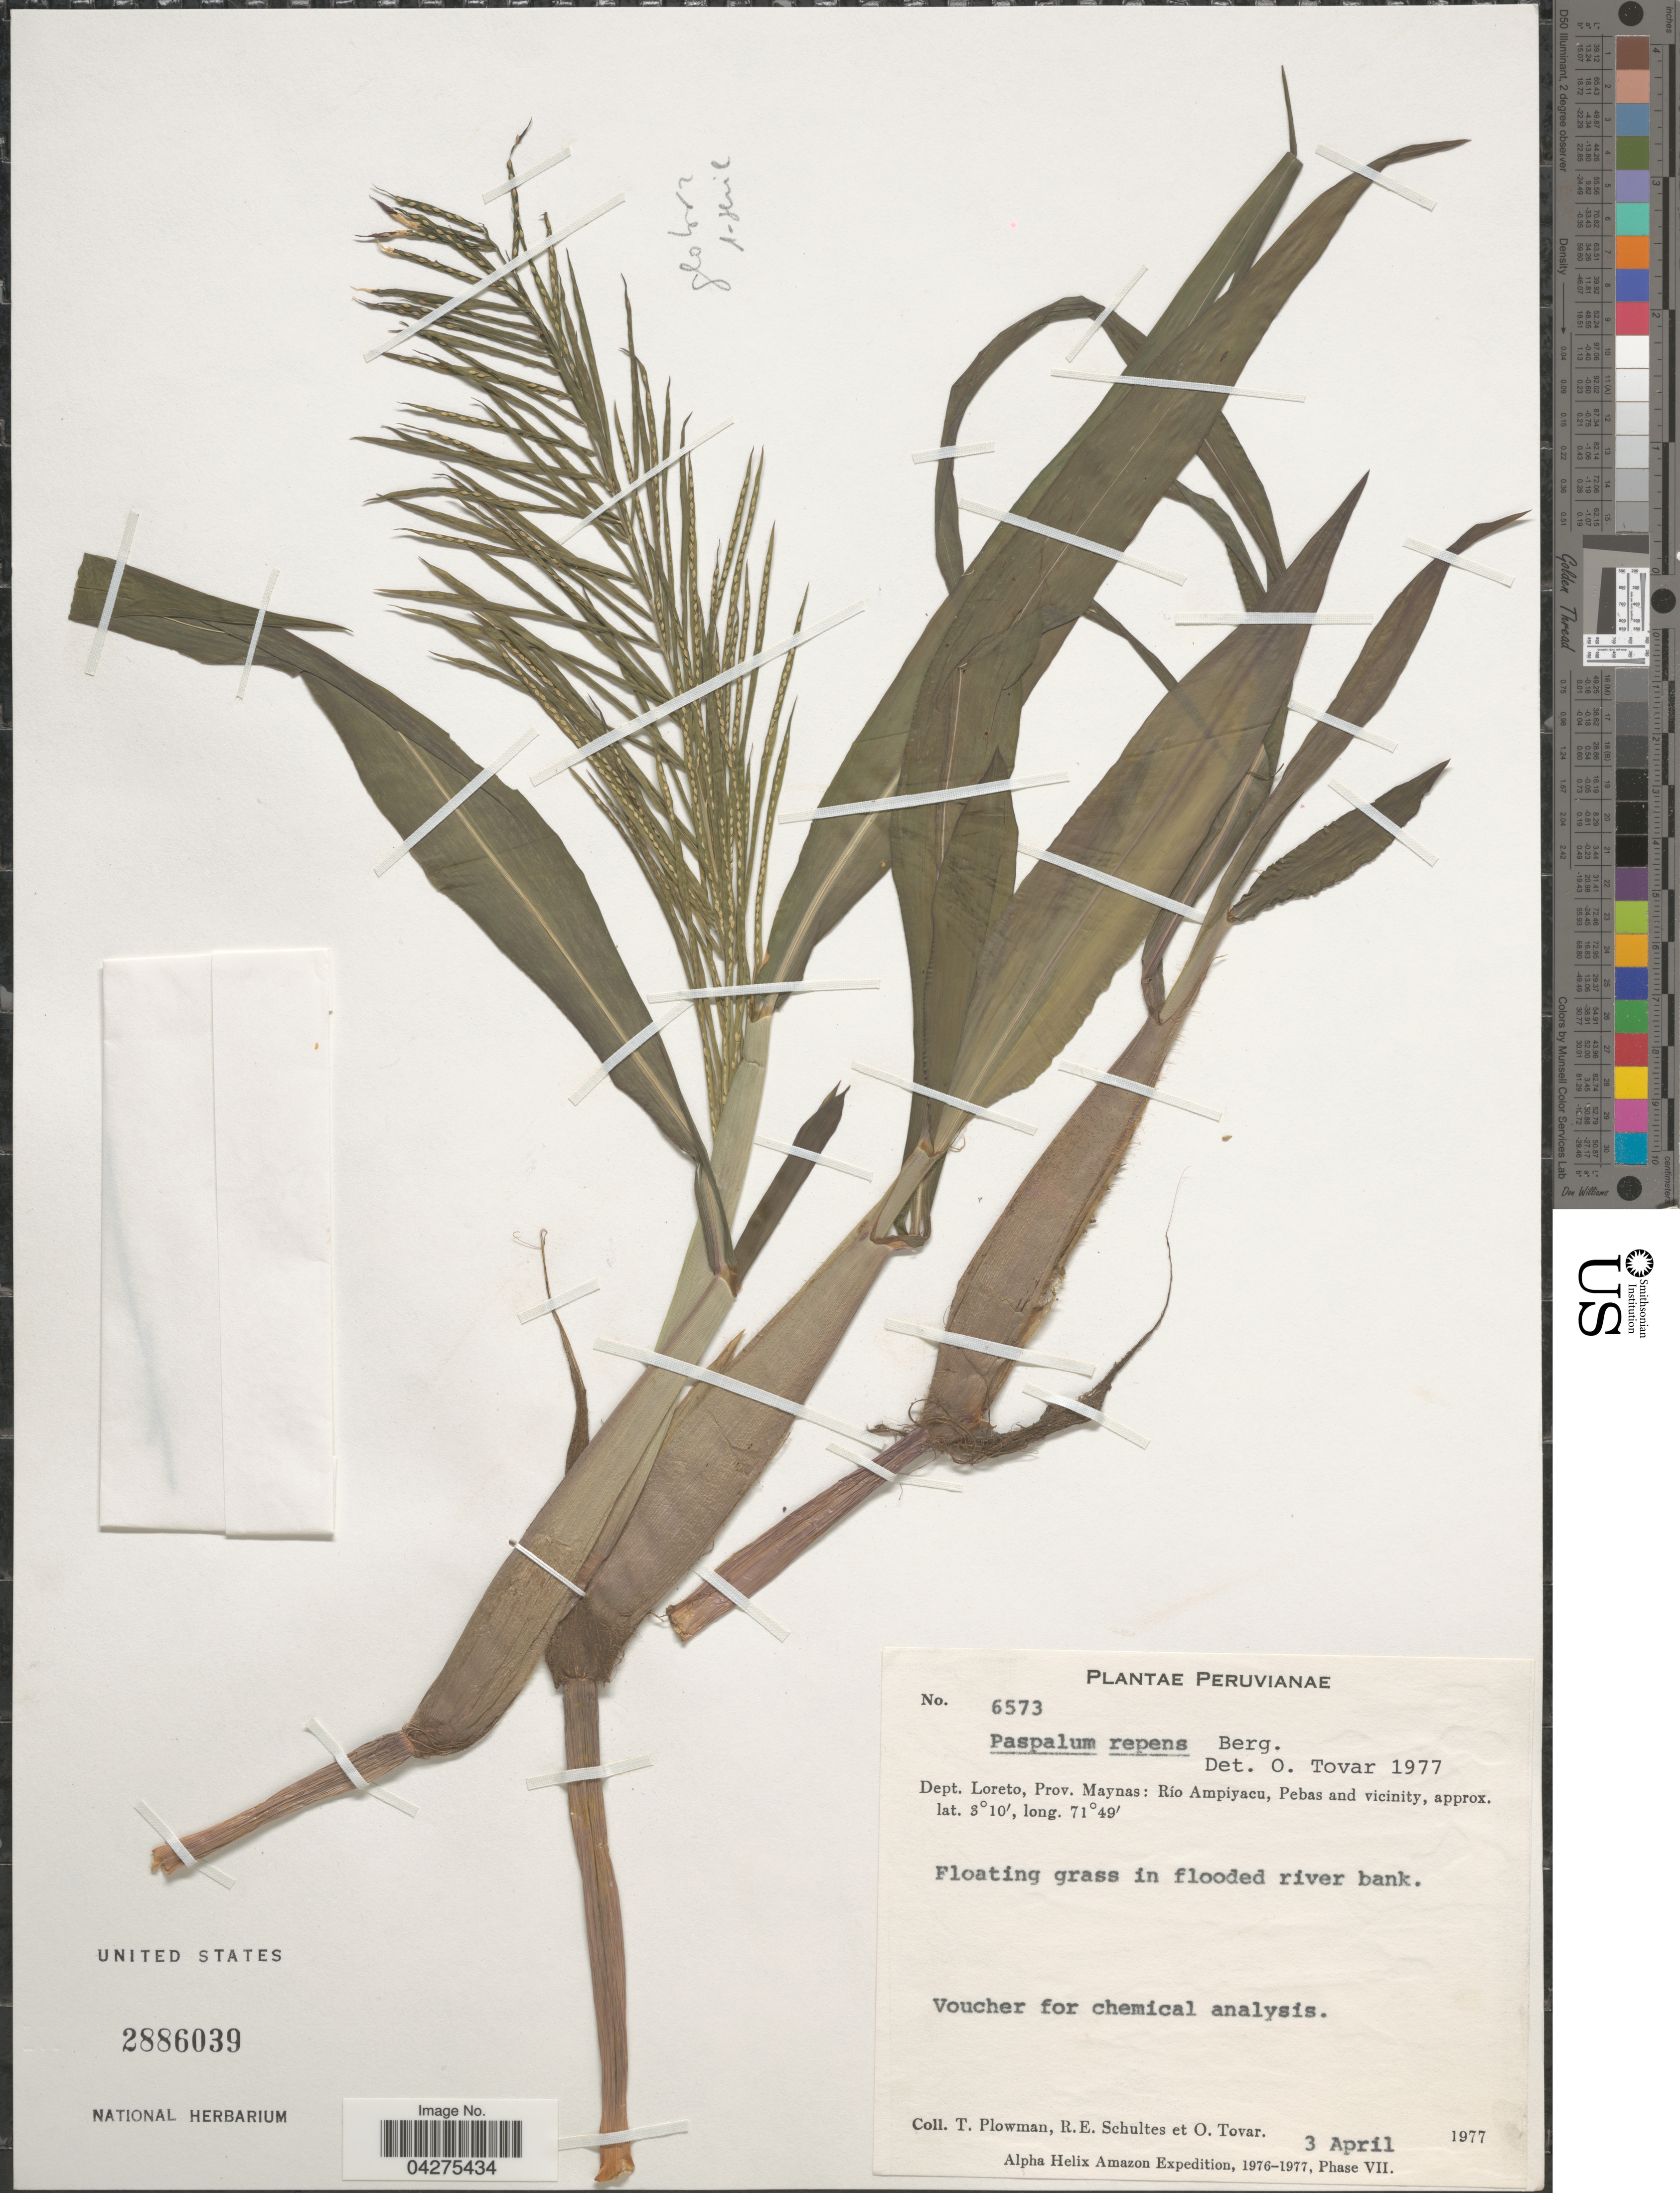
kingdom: Plantae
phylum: Tracheophyta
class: Liliopsida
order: Poales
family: Poaceae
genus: Paspalum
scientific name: Paspalum repens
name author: P.J. Bergius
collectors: T. Plowman, R. E. Schultes & Ó. Tovar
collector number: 6573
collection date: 1977-04-03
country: Peru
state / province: Loreto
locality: Dept. Loreto, Prov. Maynas: Rio Ampiyaco, Pebas and vicinity. Alpha Helix Amazon Expedition, 1976-1977.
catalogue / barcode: US 2886039